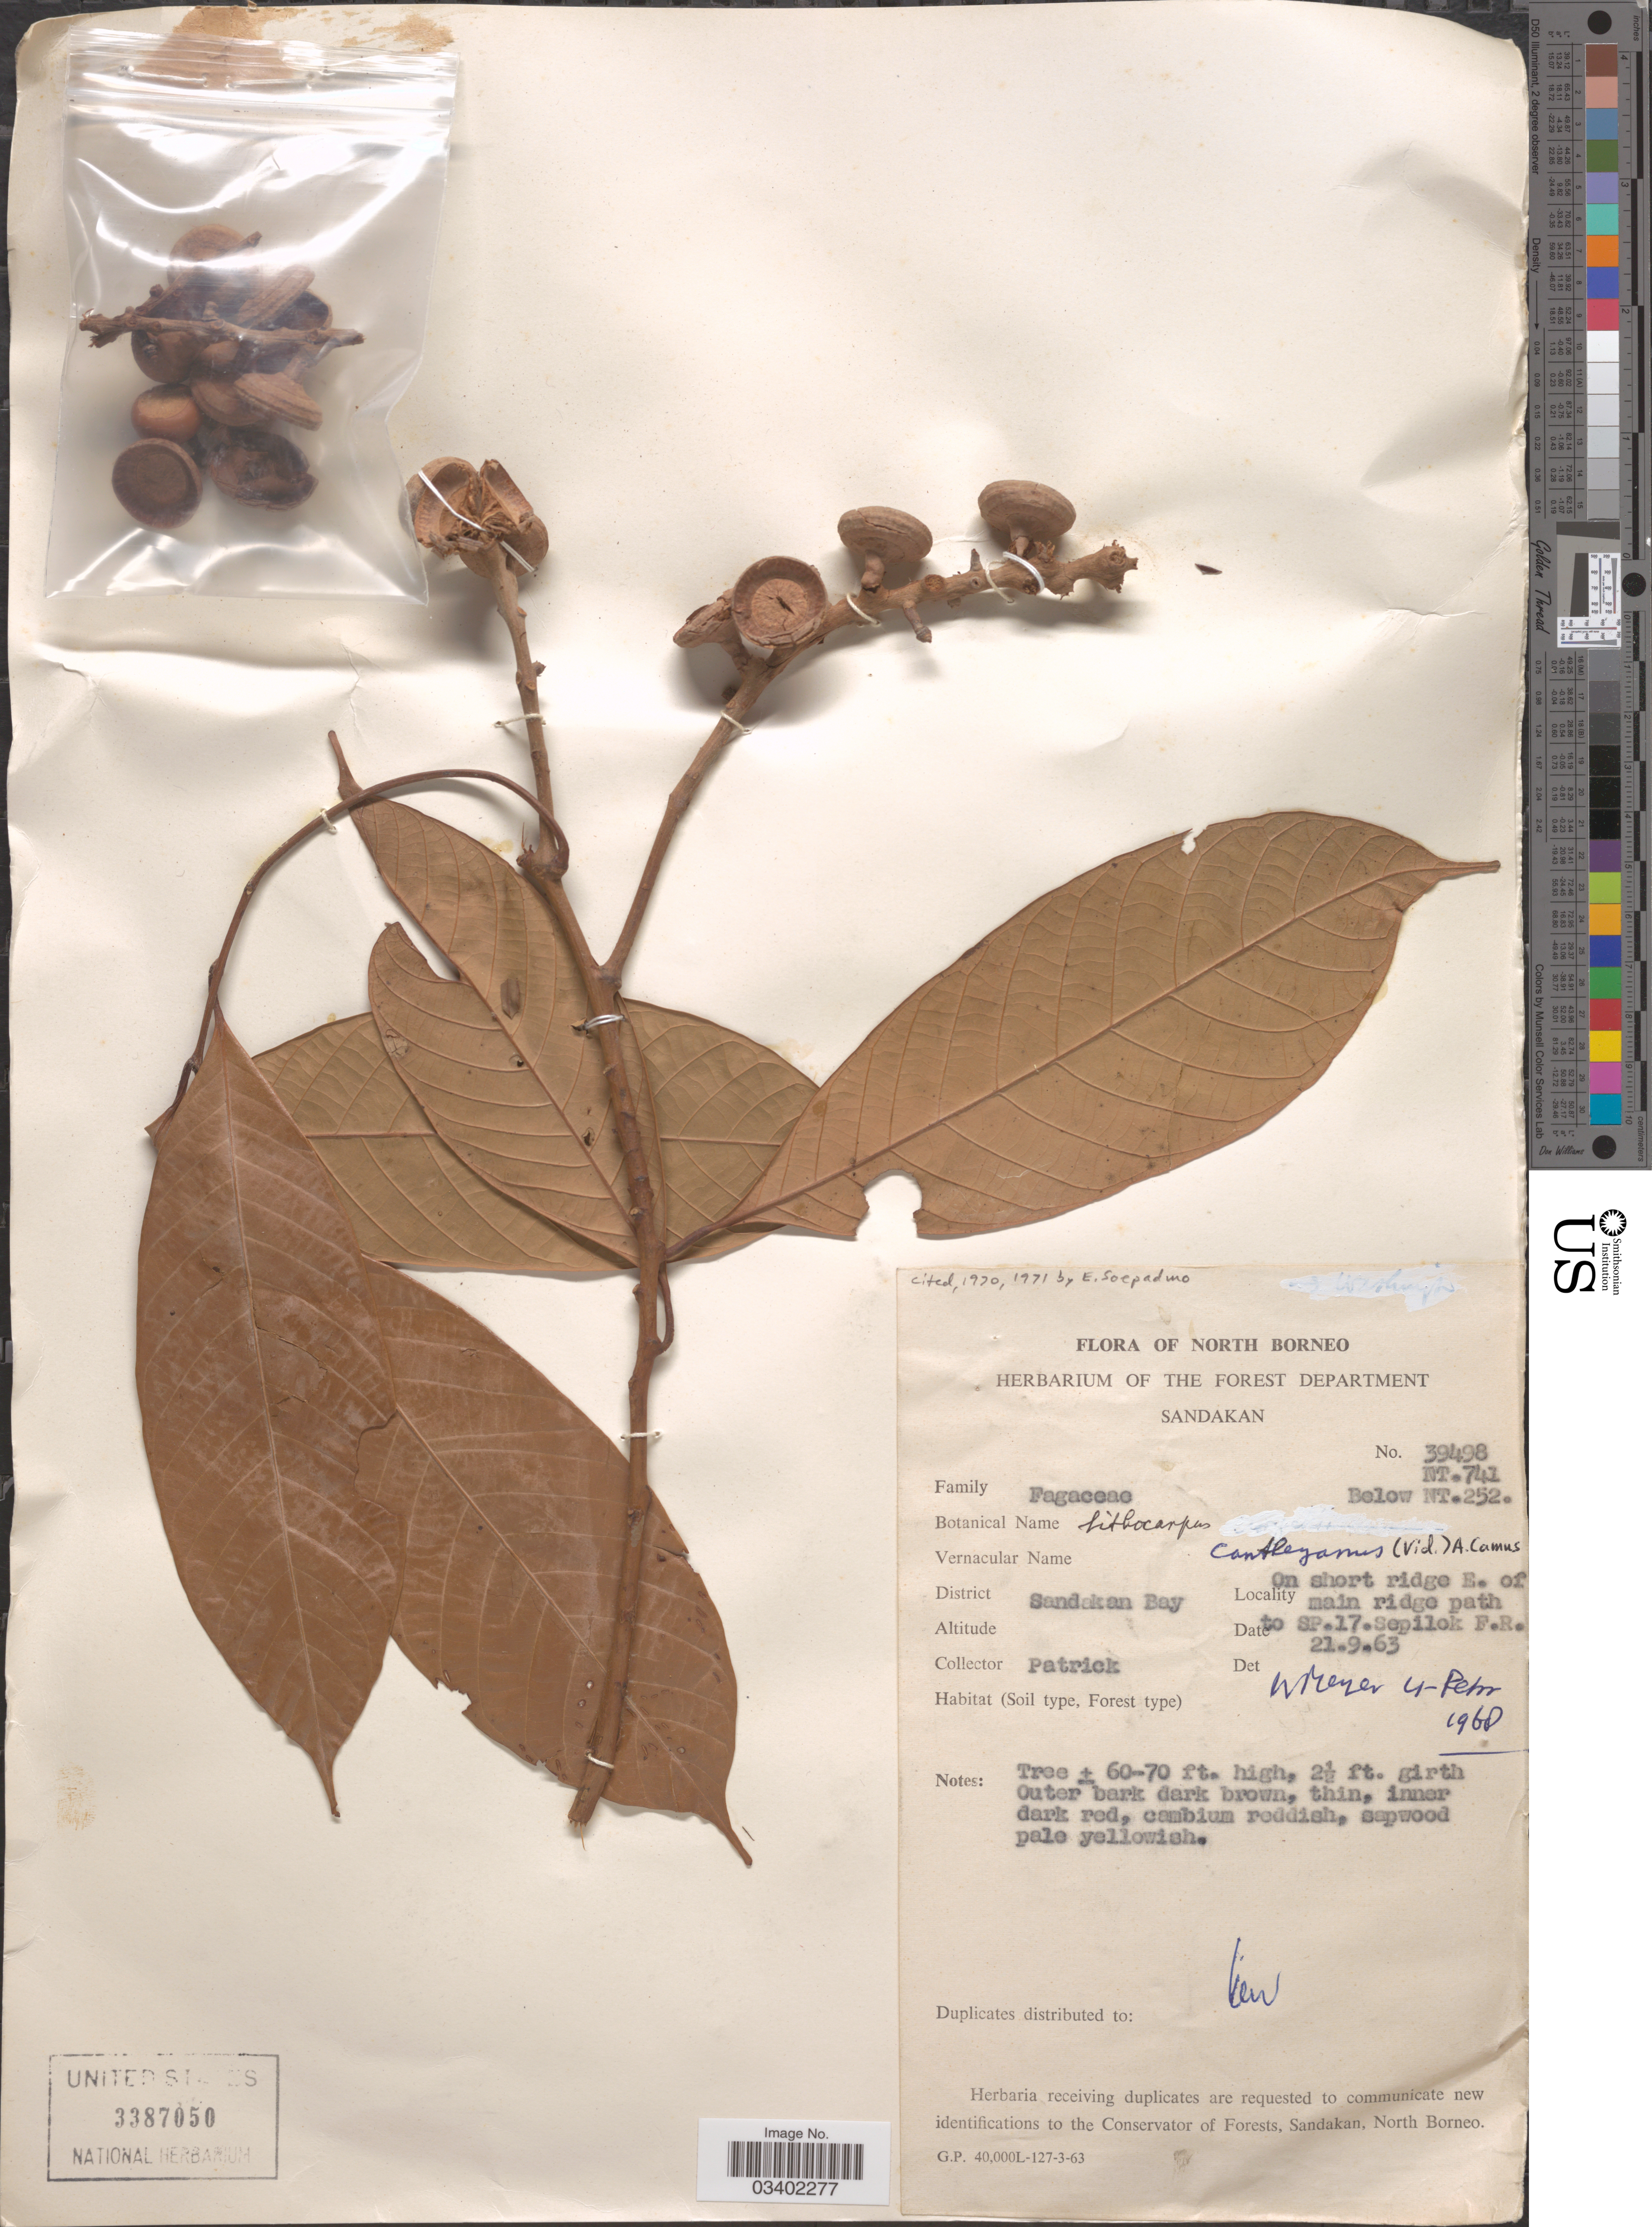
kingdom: Plantae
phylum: Tracheophyta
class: Magnoliopsida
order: Fagales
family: Fagaceae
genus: Lithocarpus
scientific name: Lithocarpus cantleyanus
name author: (R.M. King ex Hook. f.) Rehder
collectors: Patrick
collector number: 39498/NT.741/NT.252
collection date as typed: Transcribed d/m/y: 21/9/63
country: Malaysia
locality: North Borneo. District Sandakan Bay. On short ridge E. of main ridge path to sp. 17. Sepilok F.R.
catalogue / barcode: US 3387050